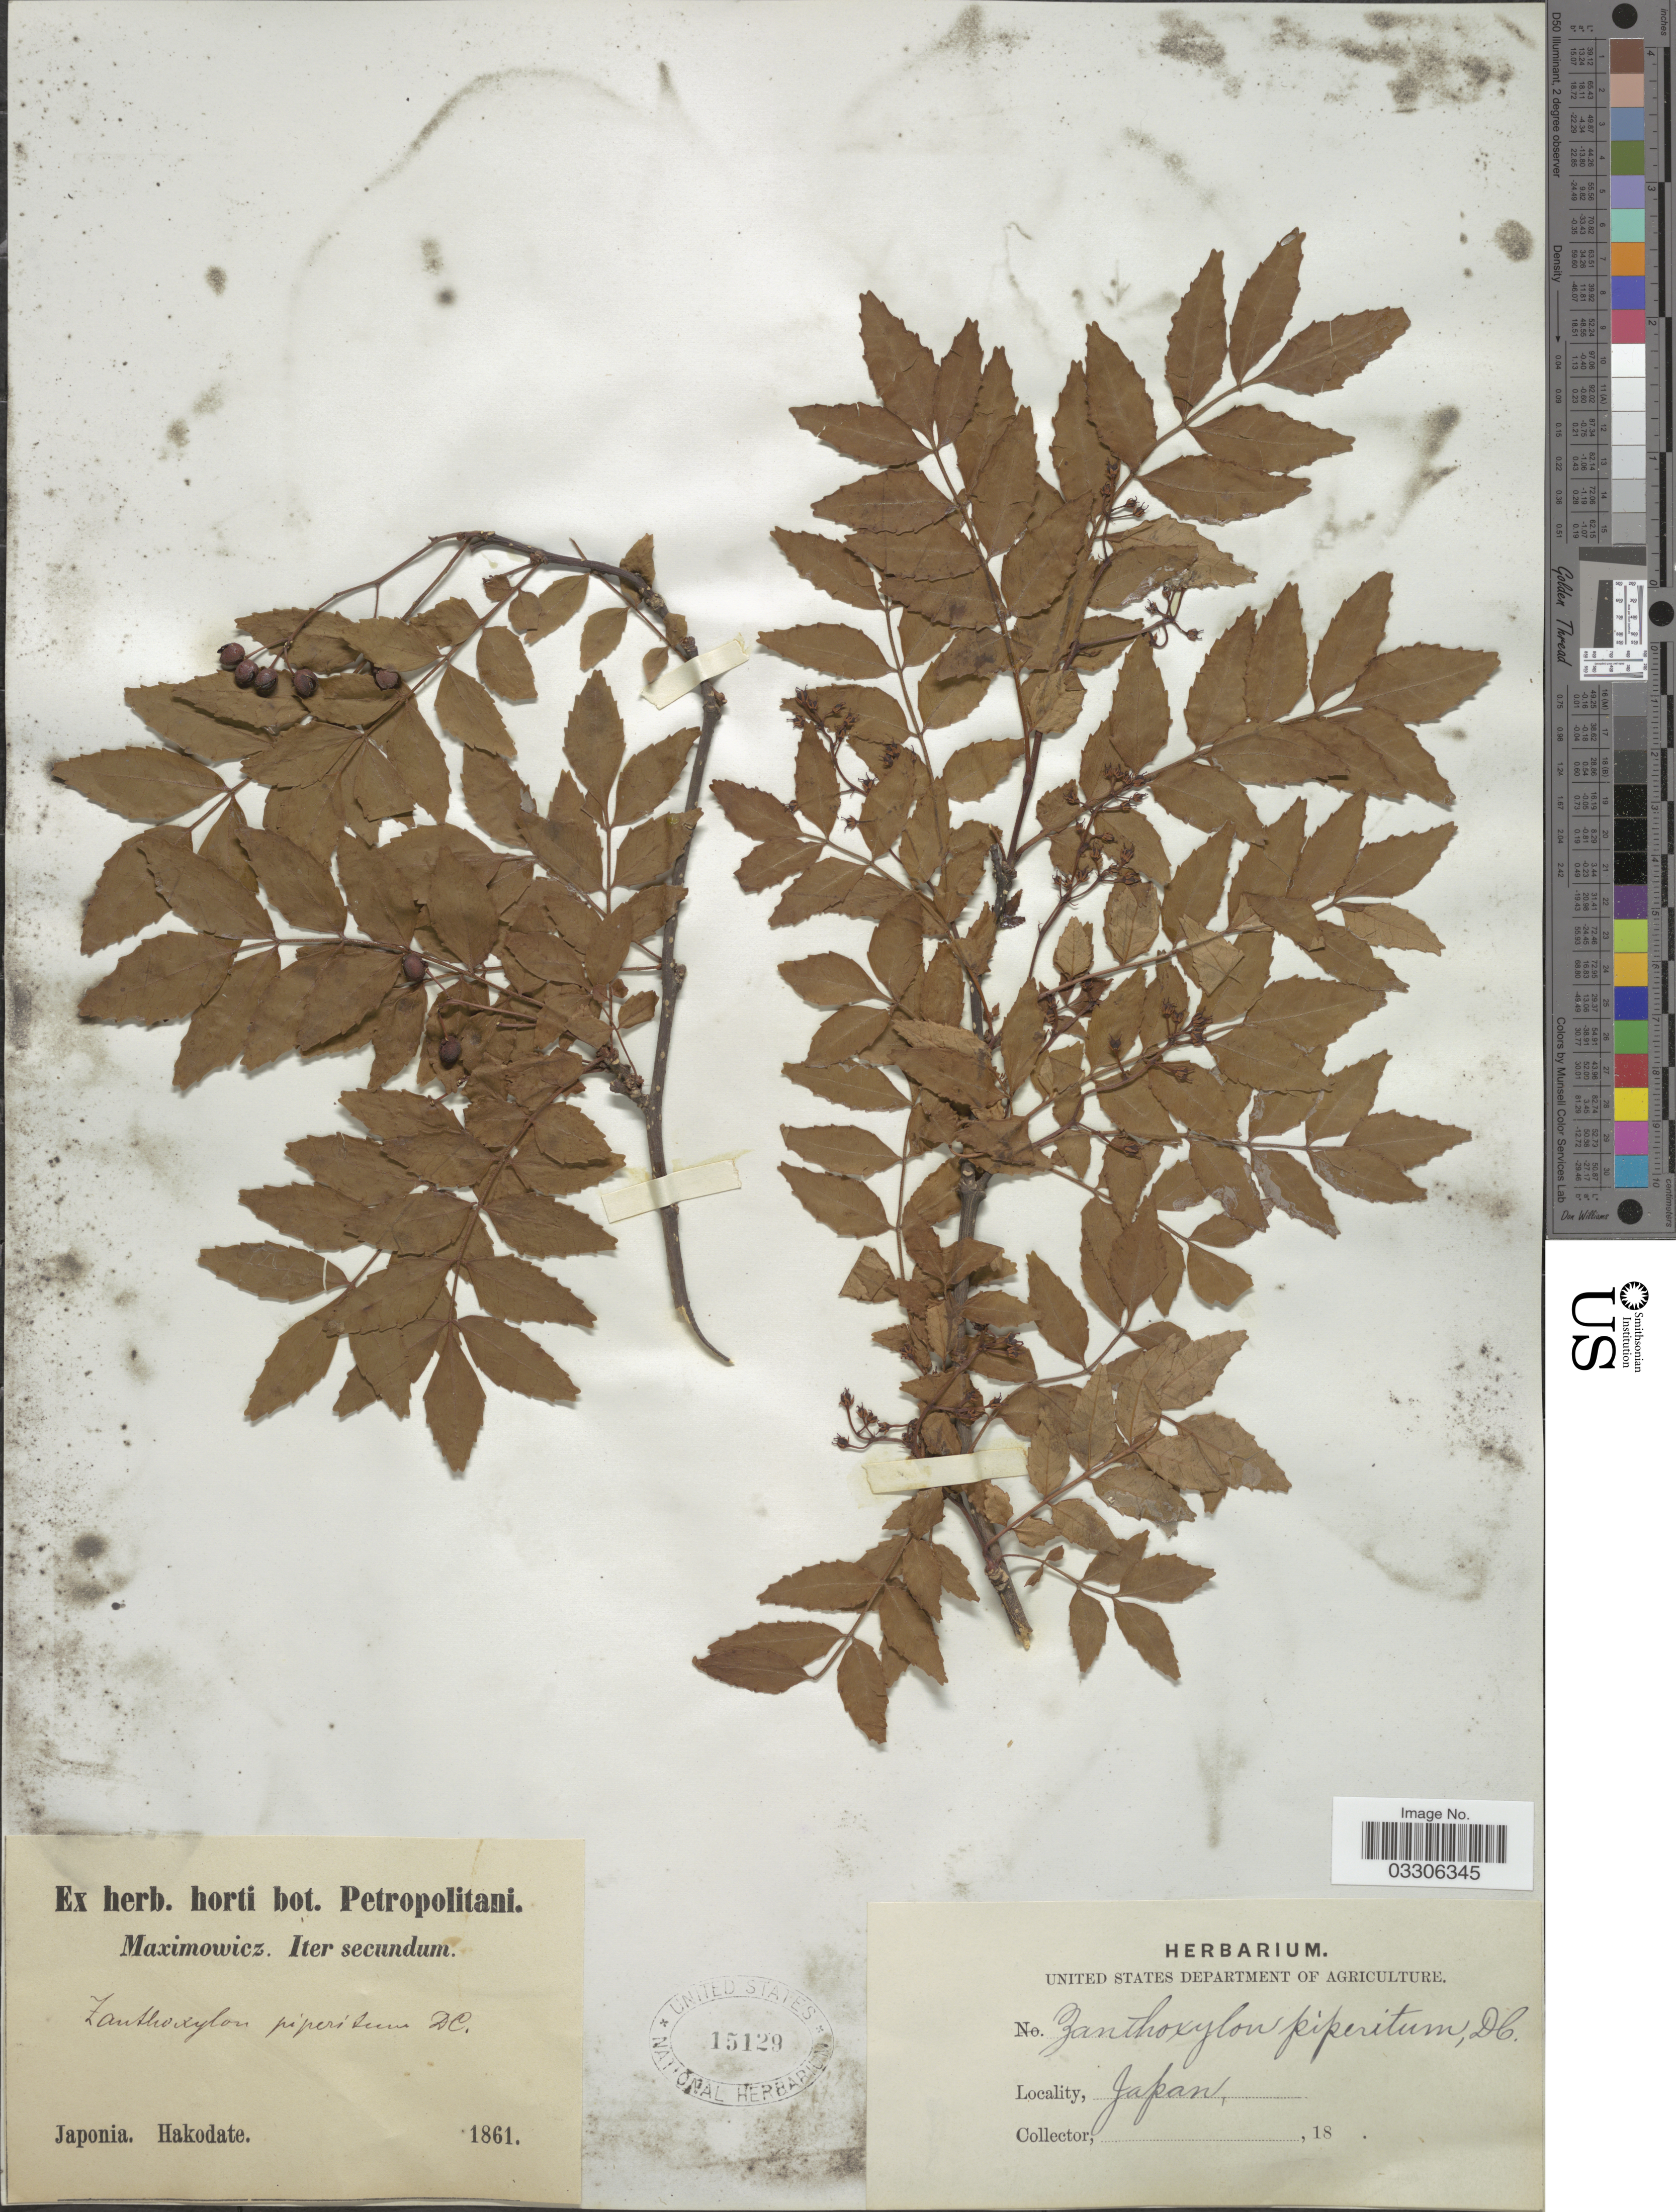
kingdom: Plantae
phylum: Tracheophyta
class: Magnoliopsida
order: Sapindales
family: Rutaceae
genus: Zanthoxylum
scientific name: Zanthoxylum piperitum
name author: DC.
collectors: Maximowicz, --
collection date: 1861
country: Japan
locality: Hakodate.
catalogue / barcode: US 15129